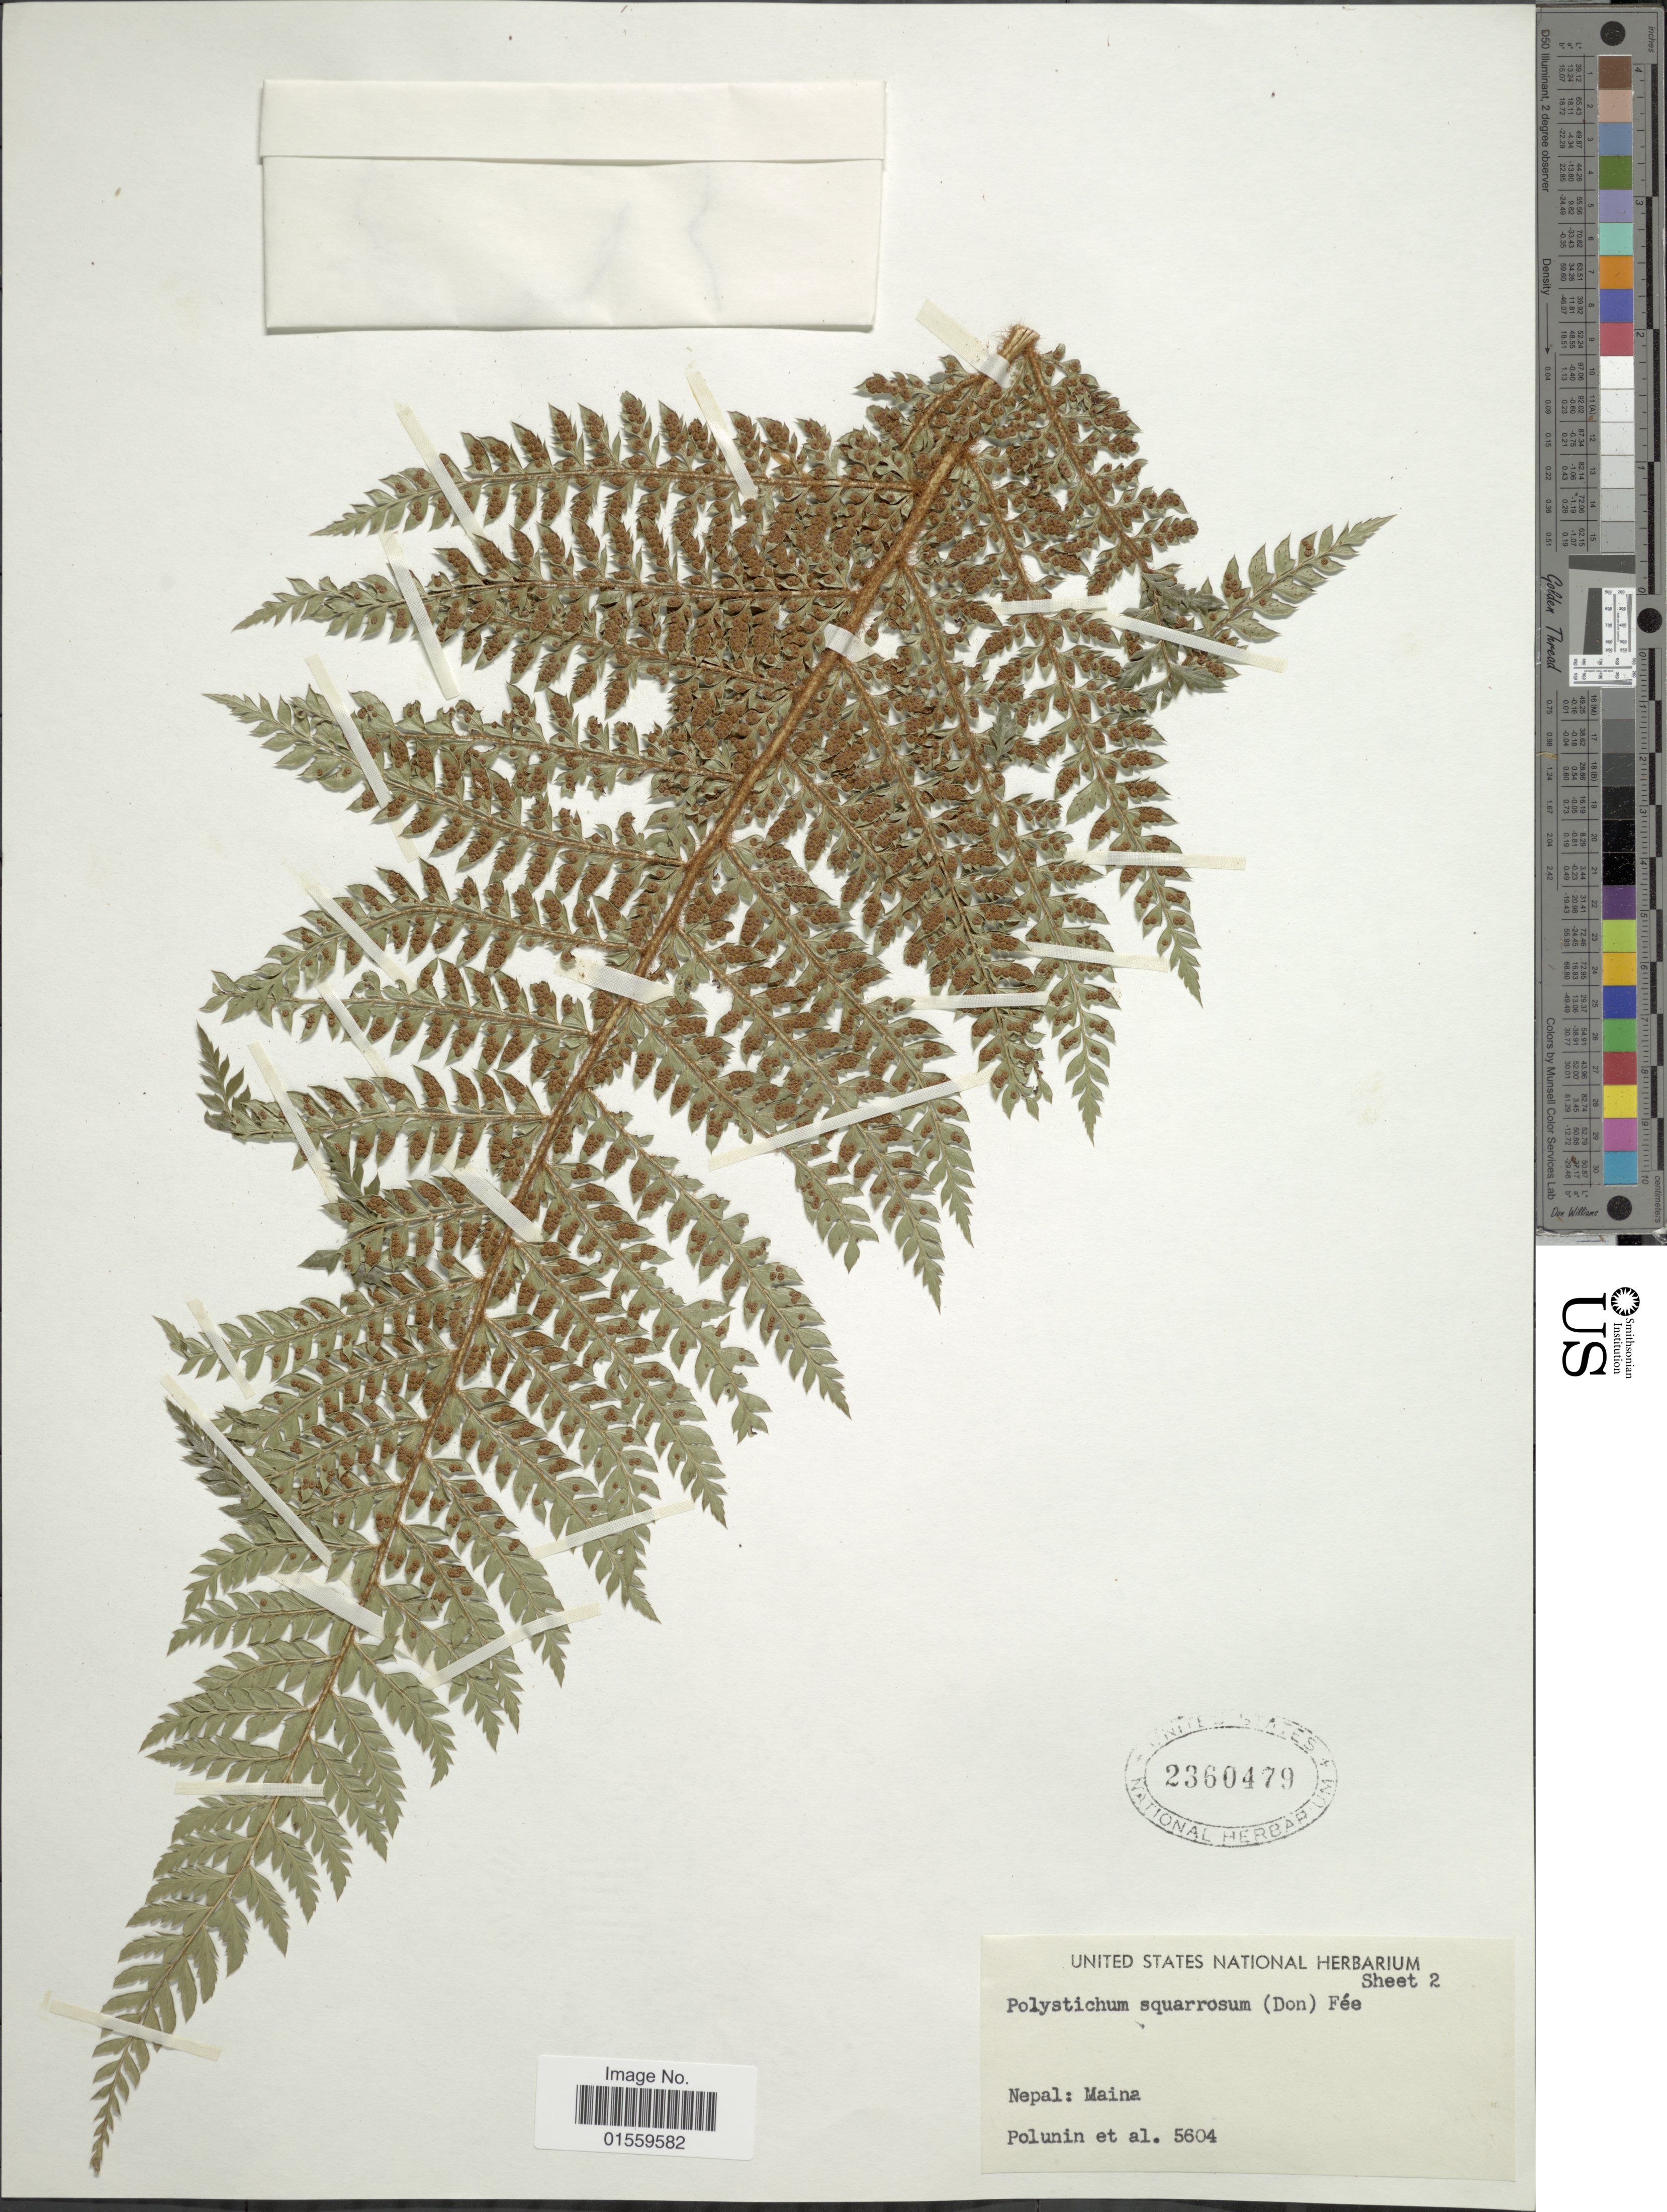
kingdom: Plantae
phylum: Tracheophyta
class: Polypodiopsida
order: Polypodiales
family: Dryopteridaceae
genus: Polystichum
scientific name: Polystichum squarrosum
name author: (D. Don) Fée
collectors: O. V. Polunin & et al.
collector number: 5604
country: Nepal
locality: Nepal: Maina.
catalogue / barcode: US 2360479